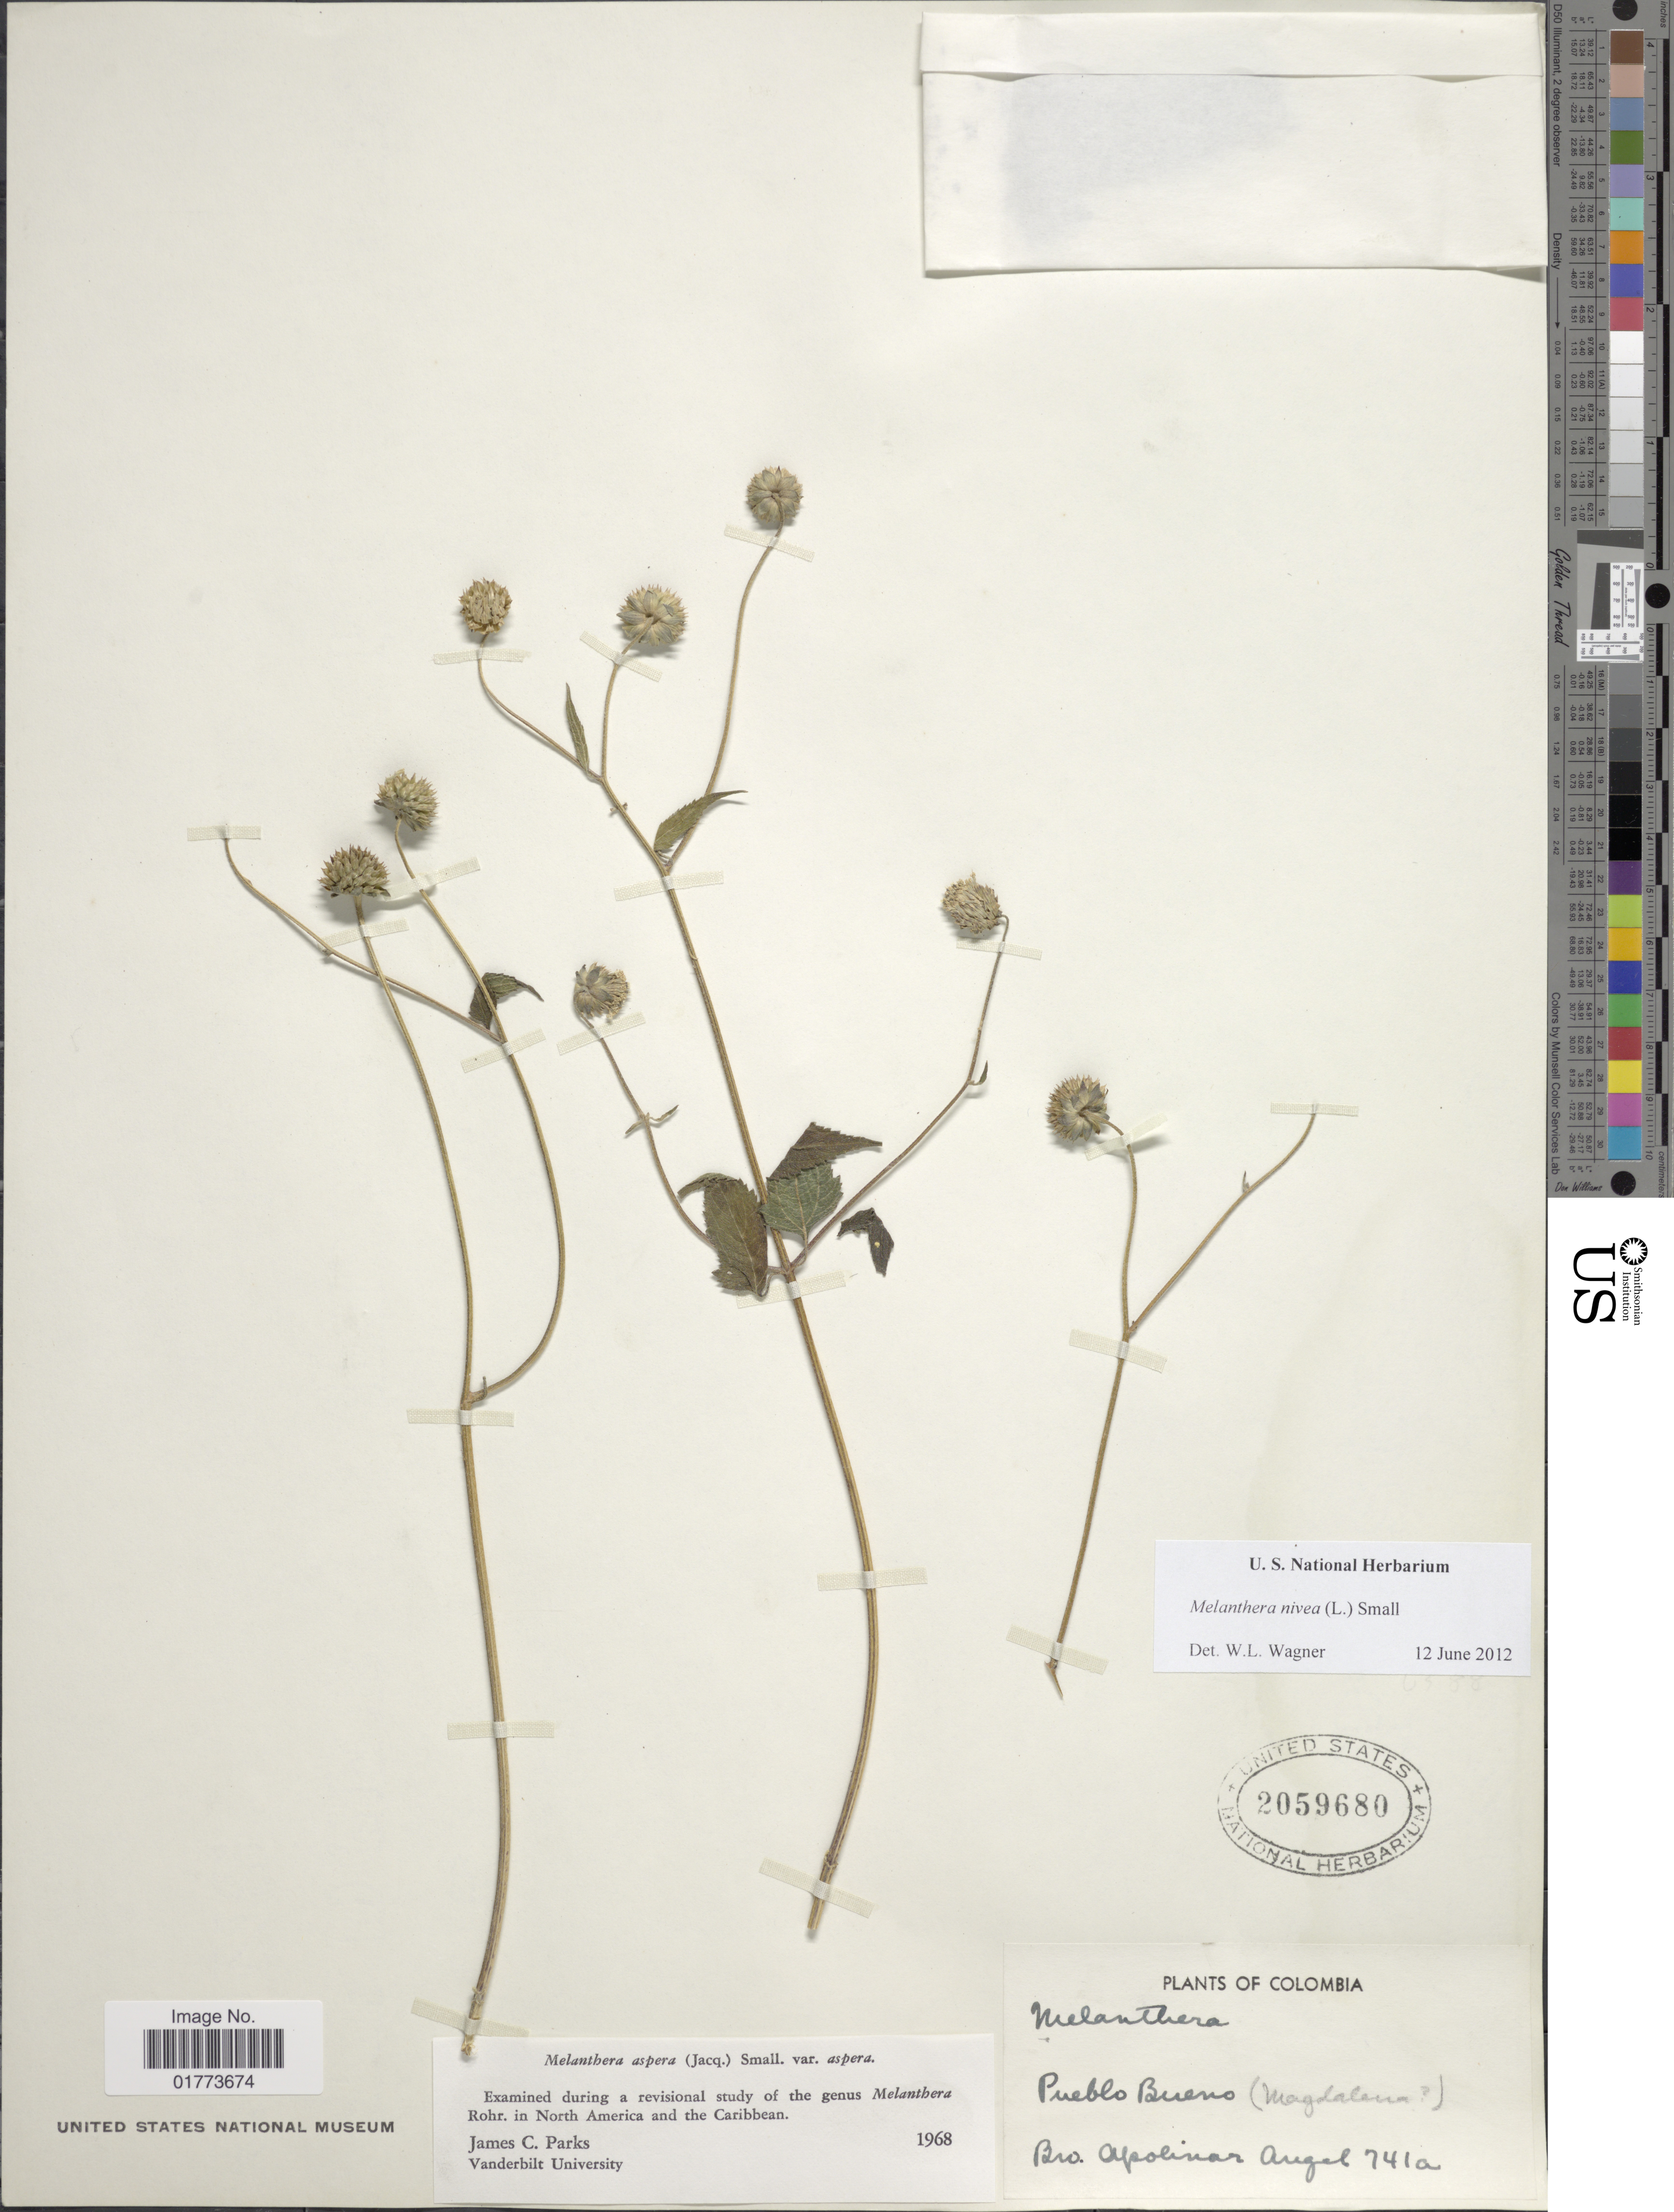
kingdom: Plantae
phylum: Tracheophyta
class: Magnoliopsida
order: Asterales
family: Asteraceae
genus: Melanthera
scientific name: Melanthera nivea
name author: (L.) Small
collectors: Bro. Apolinar A.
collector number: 741a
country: Colombia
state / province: Magdalena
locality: Pueblo Bueno ( Magdalena)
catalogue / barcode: US 2059680